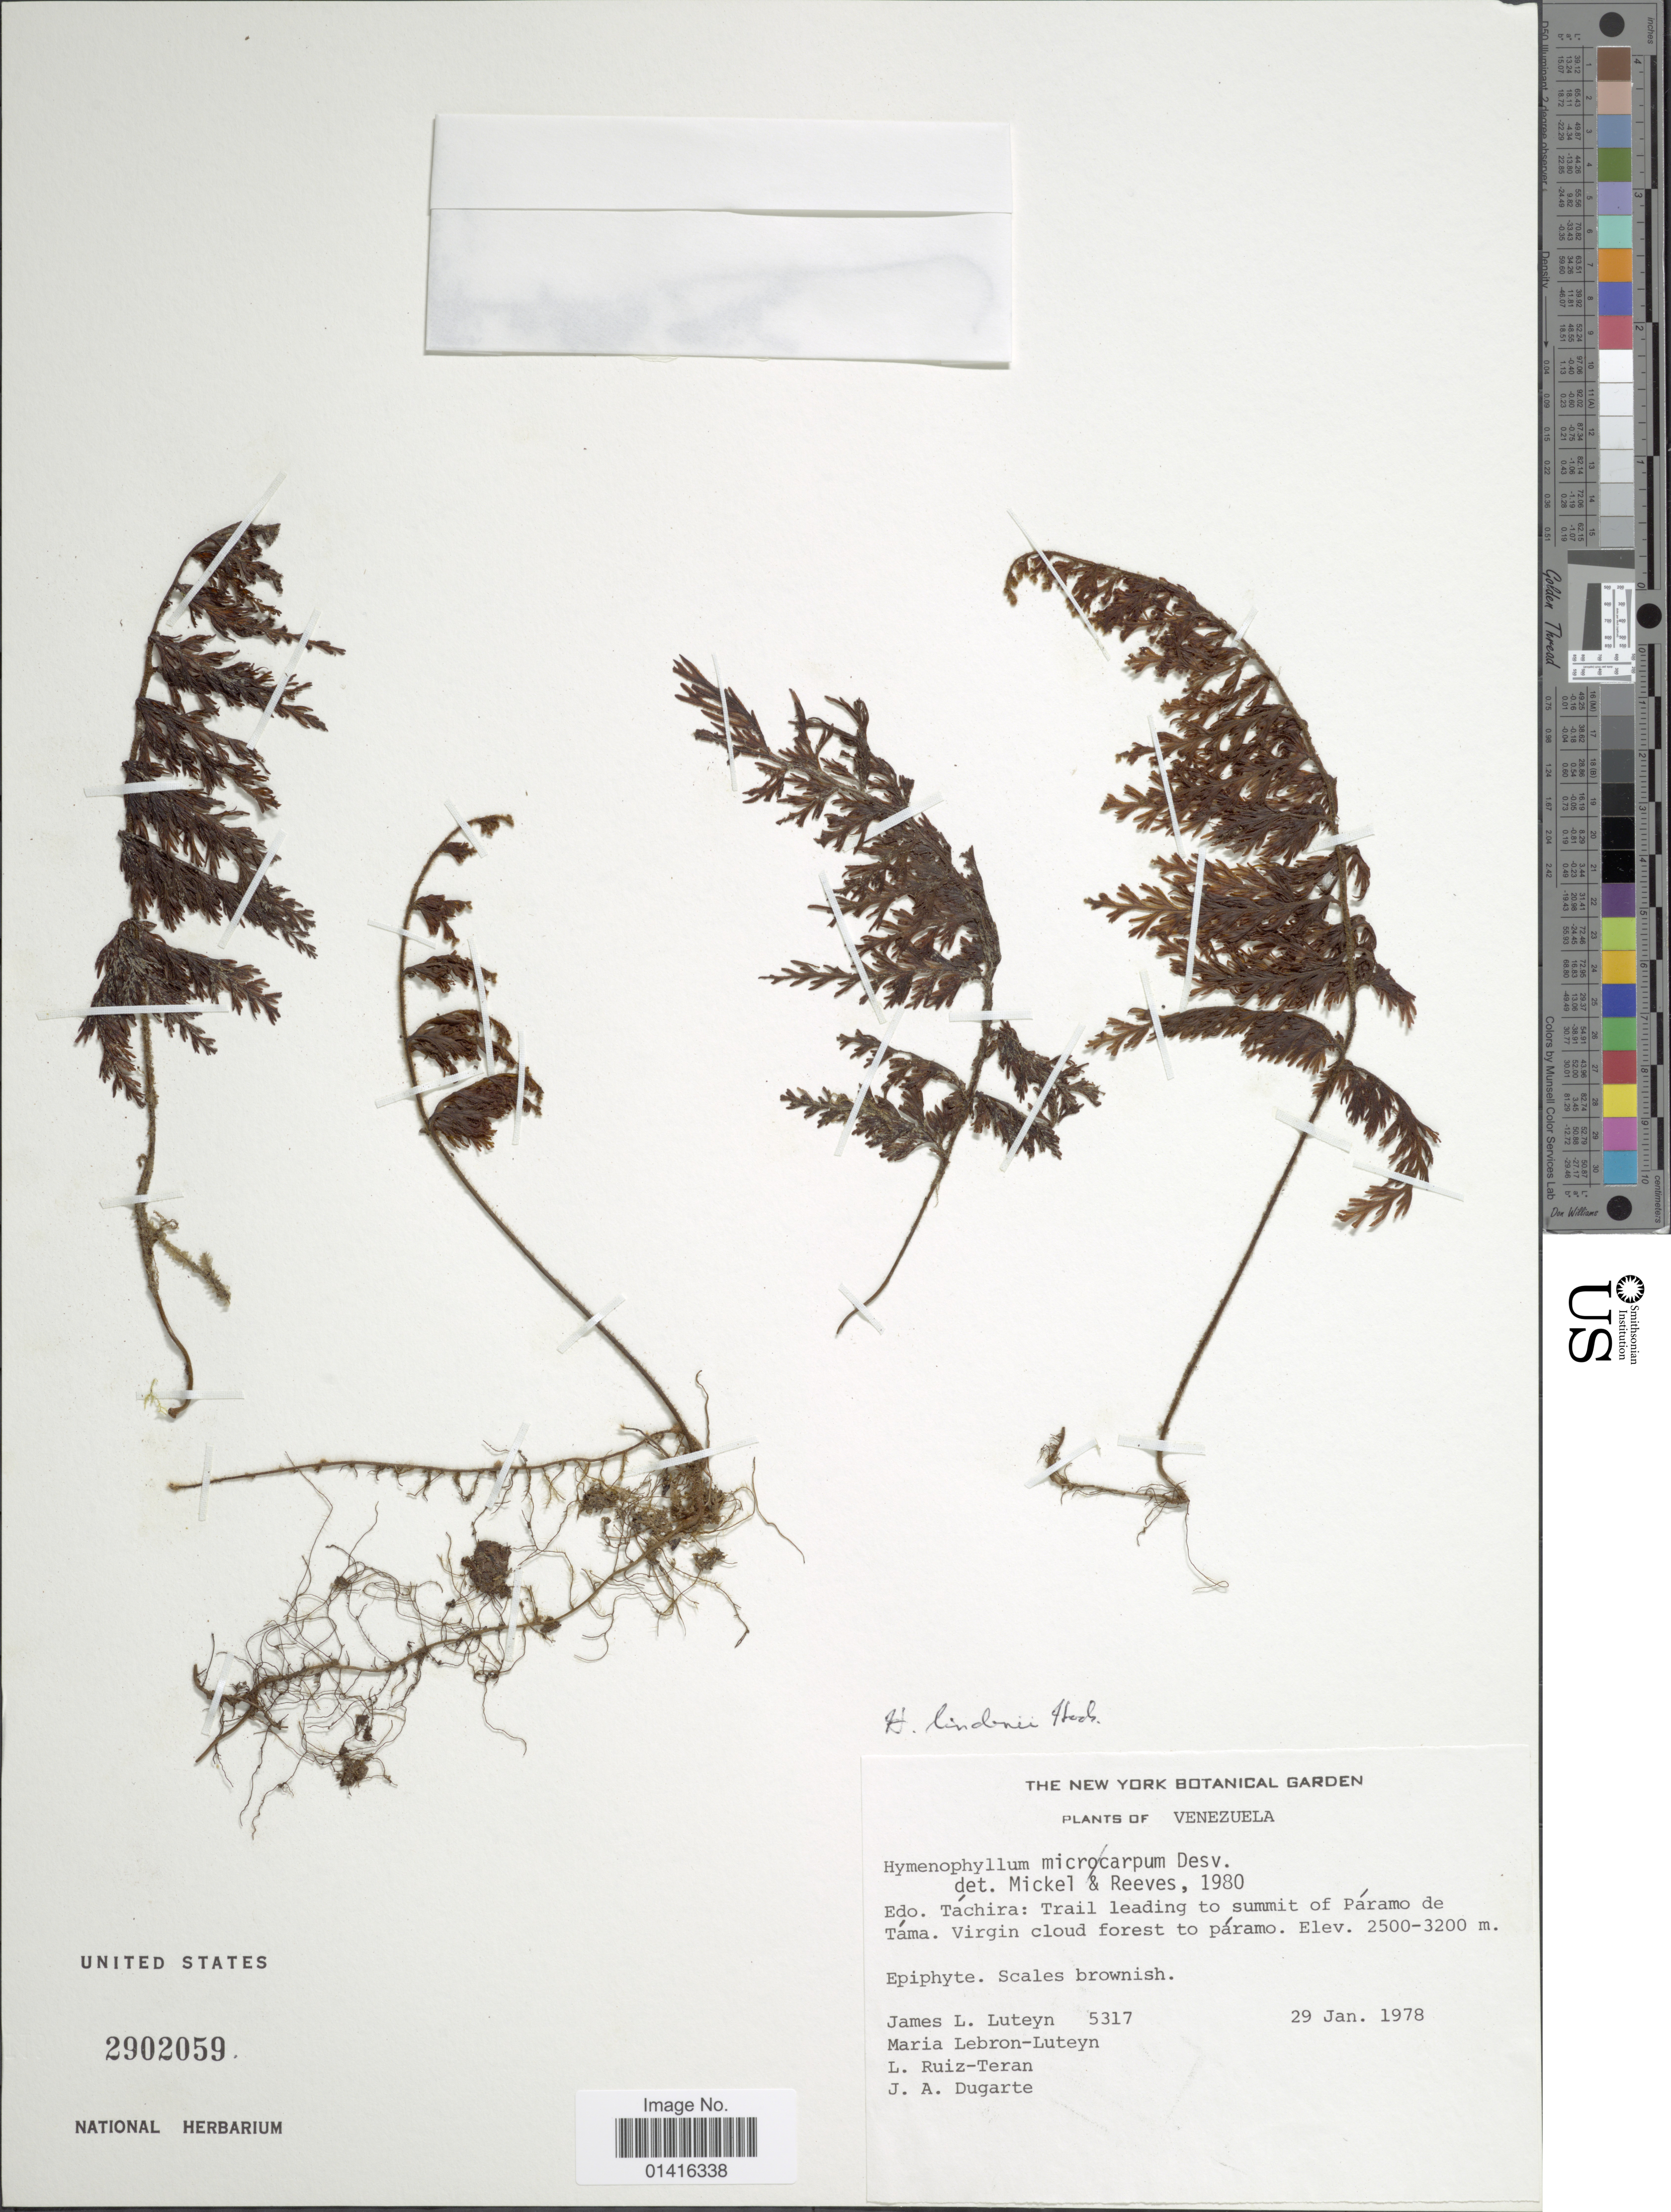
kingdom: Plantae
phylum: Tracheophyta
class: Polypodiopsida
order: Hymenophyllales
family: Hymenophyllaceae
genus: Hymenophyllum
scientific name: Hymenophyllum lindenii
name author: Hook.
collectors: J. L. Luteyn, M. L. Lebrón-Luteyn, L. E. Ruíz-Terán & J. Dugarte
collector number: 5317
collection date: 1978-01-29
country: Venezuela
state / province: Tachira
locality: Trail leading to summit of Páramo de Táma.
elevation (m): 2500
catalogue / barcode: US 2902059